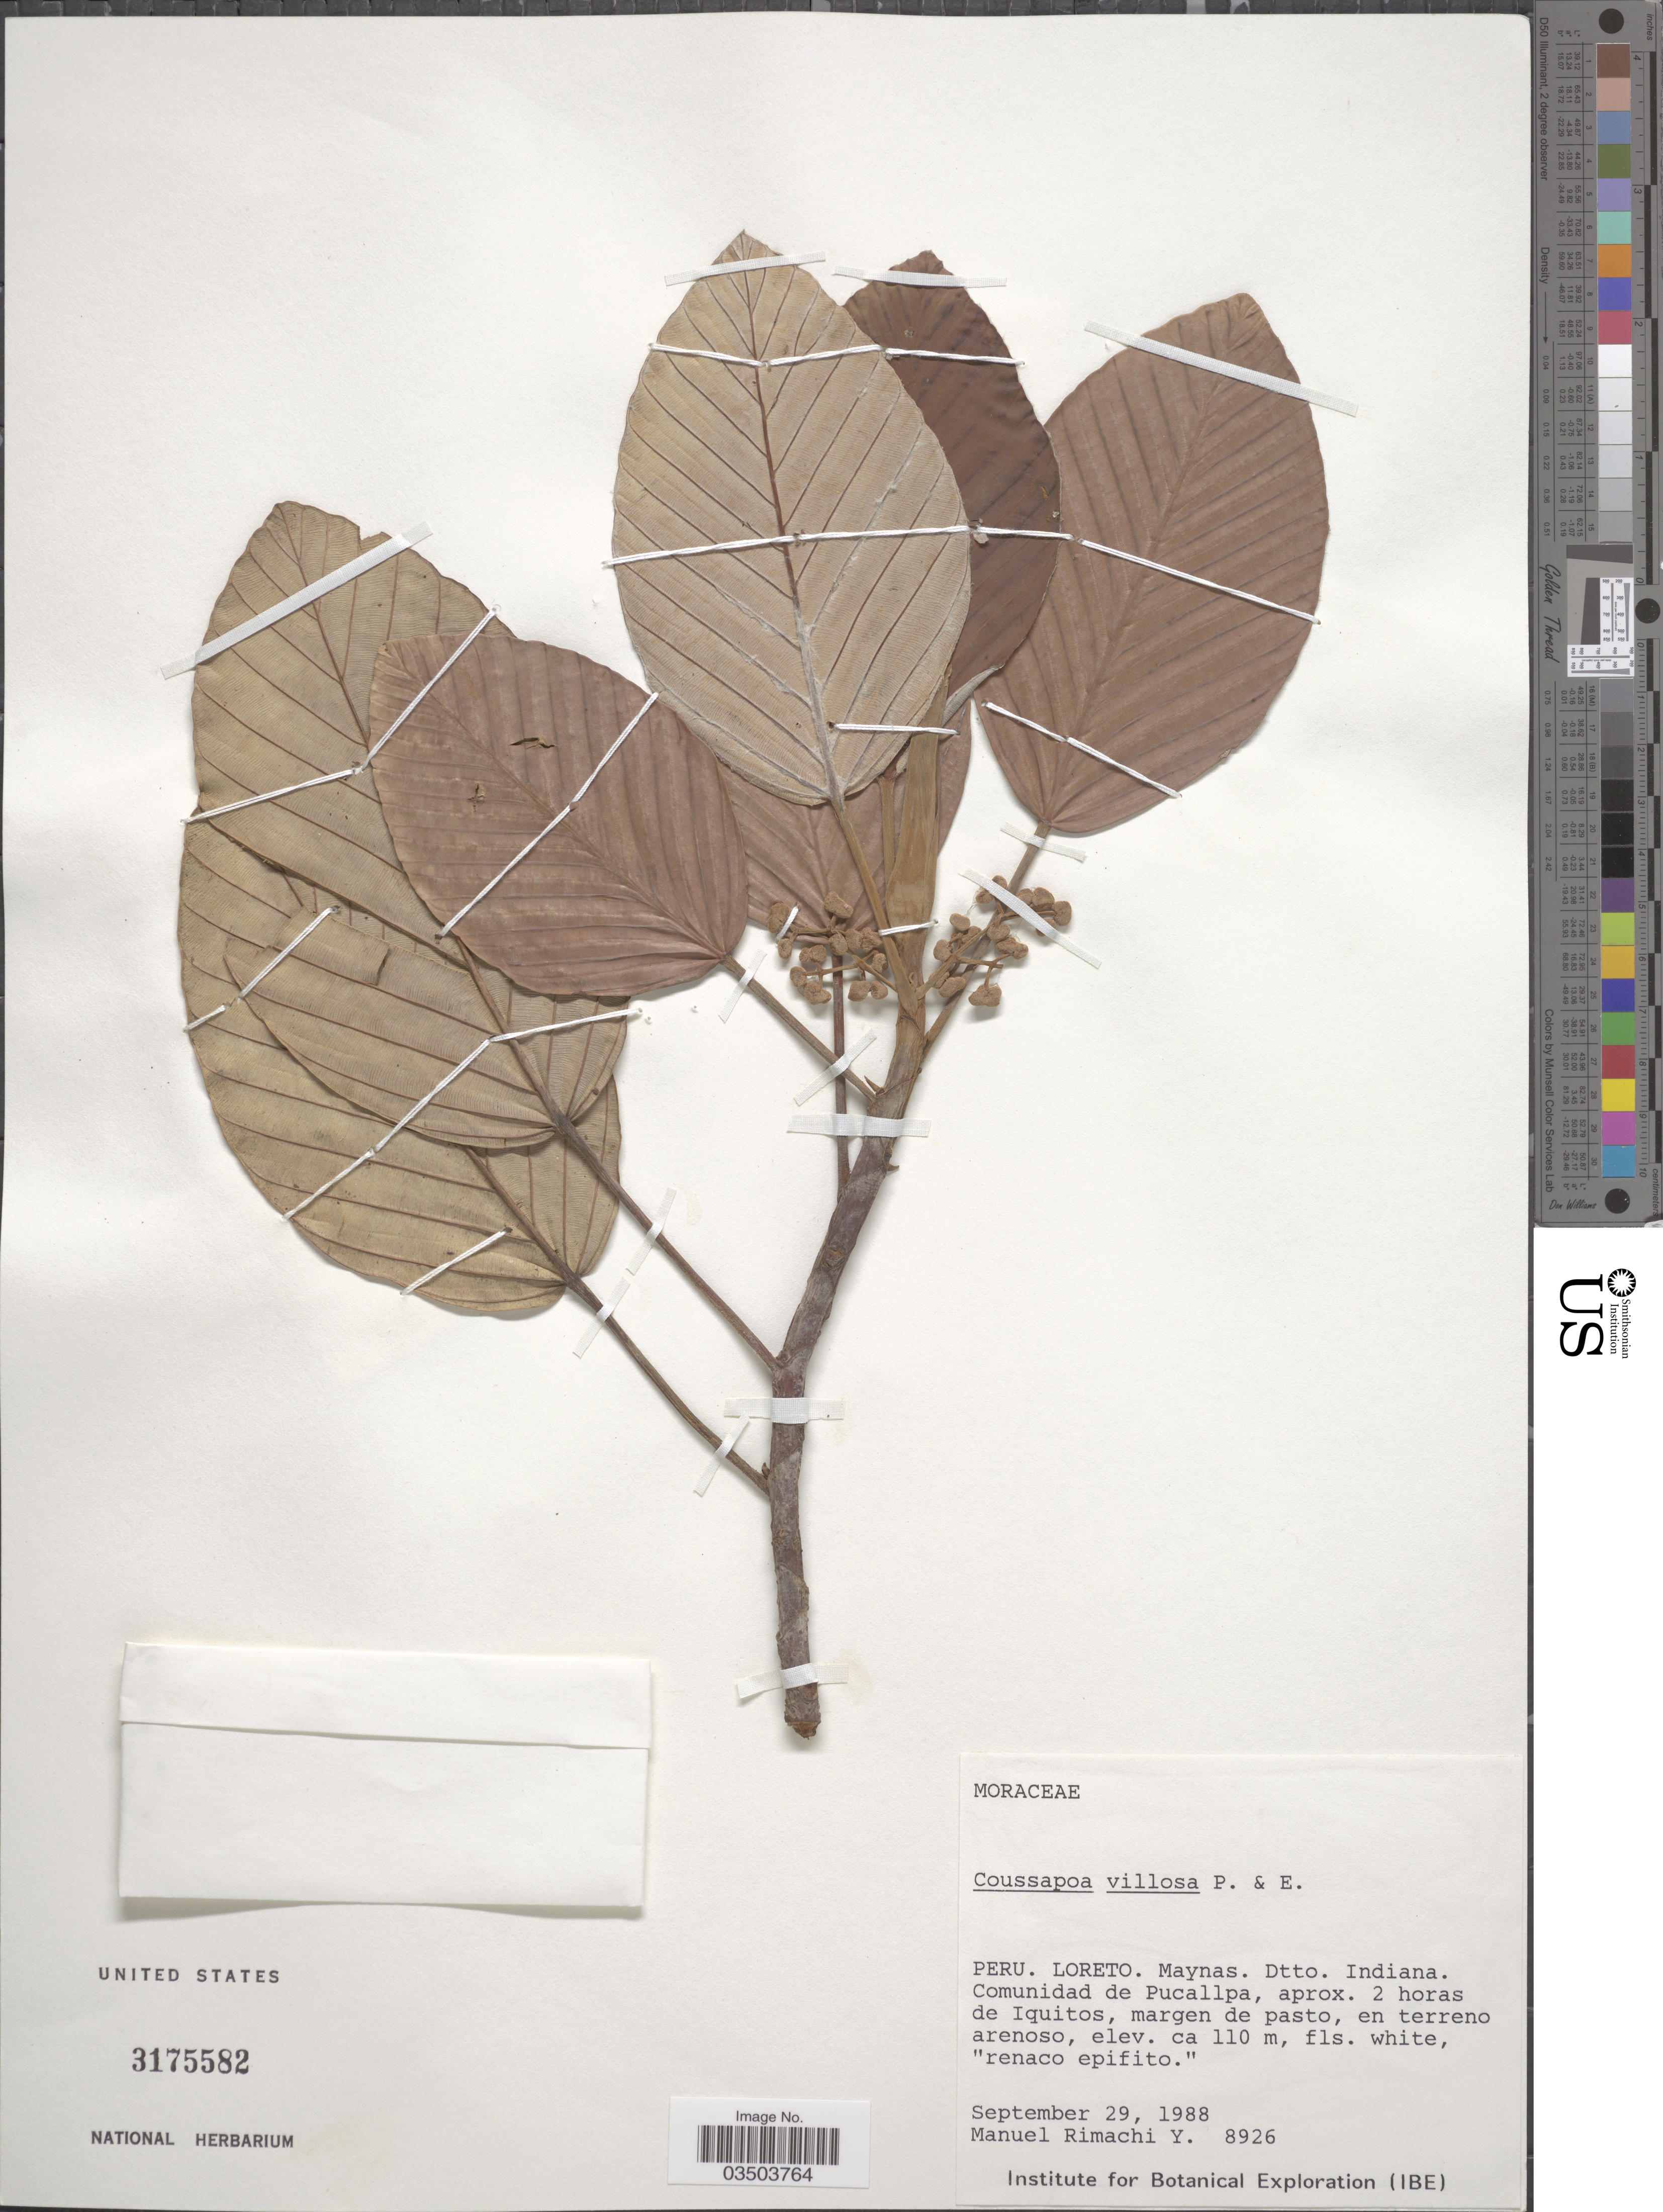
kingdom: Plantae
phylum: Tracheophyta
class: Magnoliopsida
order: Rosales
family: Urticaceae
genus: Coussapoa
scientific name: Coussapoa villosa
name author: Poepp. & Endl.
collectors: M. Rimachi Y.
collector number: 8926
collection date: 1988-09-29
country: Peru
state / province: Loreto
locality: Maynas. Dtto. Indiana. Comunidad de Pucallpa, aprox. 2 horas de Iquitos.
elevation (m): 110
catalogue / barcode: US 3175582